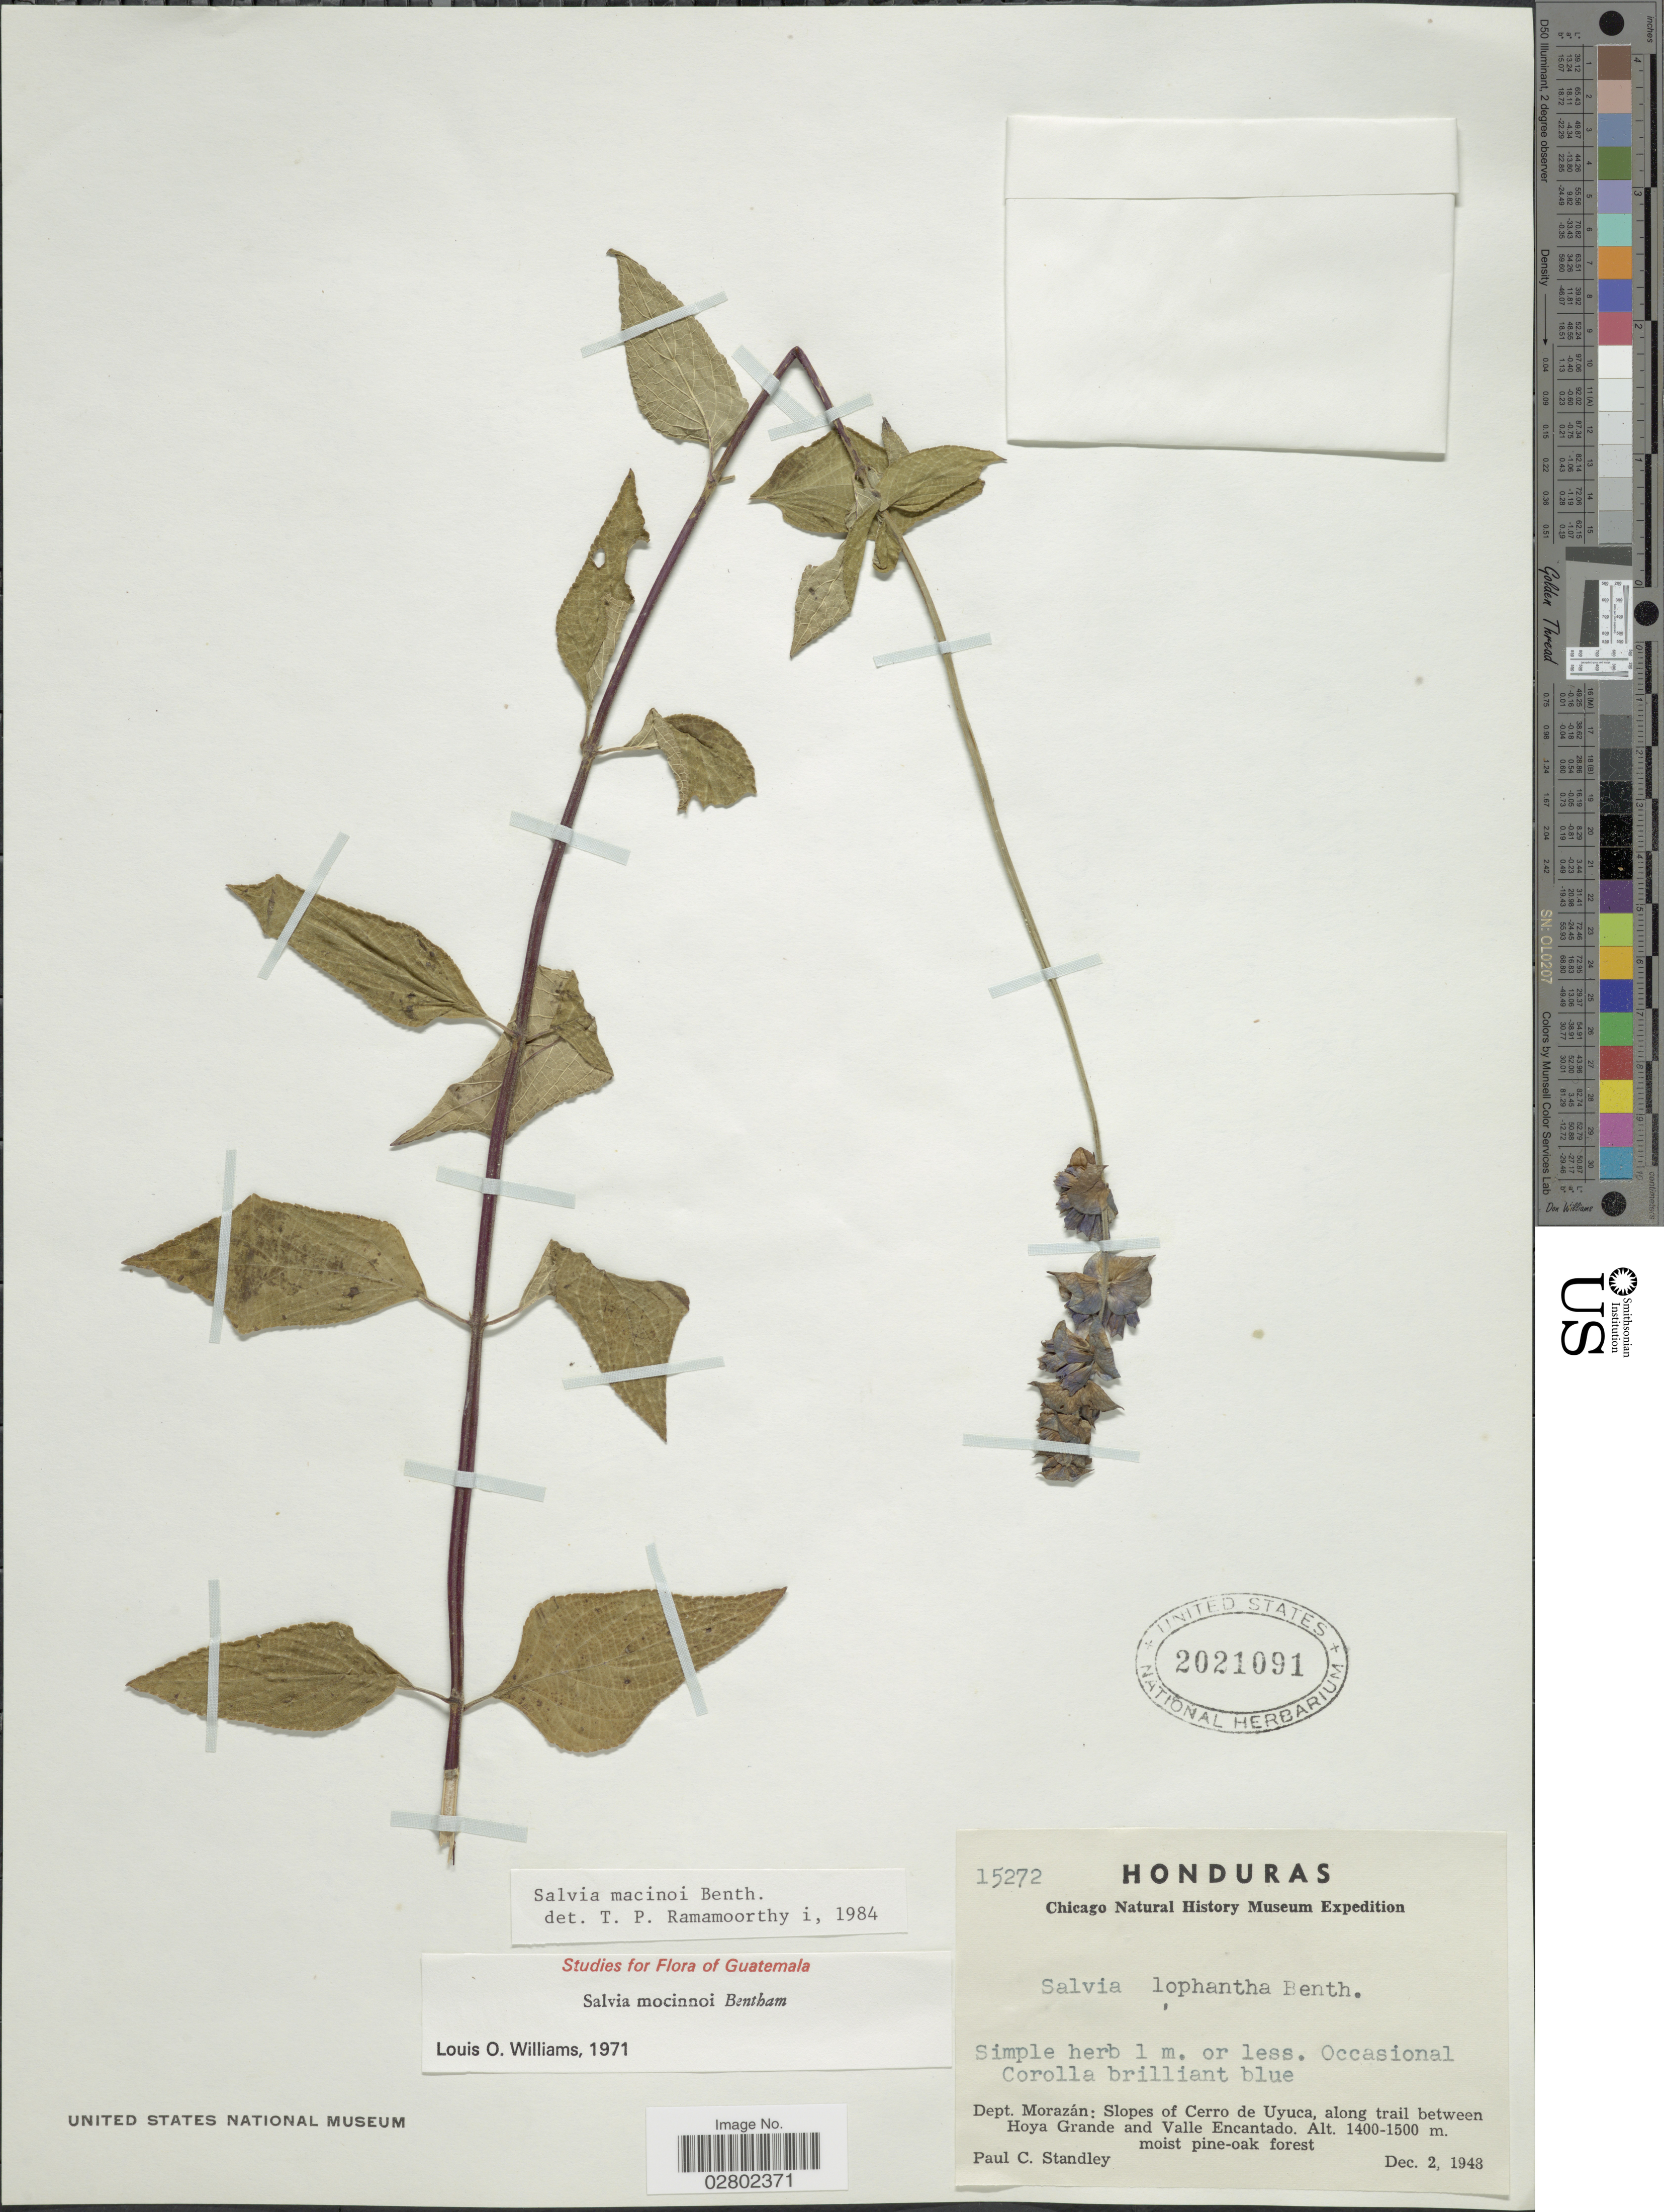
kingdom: Plantae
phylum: Tracheophyta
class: Magnoliopsida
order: Lamiales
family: Lamiaceae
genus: Salvia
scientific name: Salvia mocinoi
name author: Benth.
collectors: P. C. Standley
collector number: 15272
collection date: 1948-12-02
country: Honduras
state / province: Fco. Morazán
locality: Dept. Morazán: Slopes of Cerro de Uyuca, along trail between Hoya Grande and Valle Encantado.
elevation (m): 1400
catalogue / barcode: US 2021091